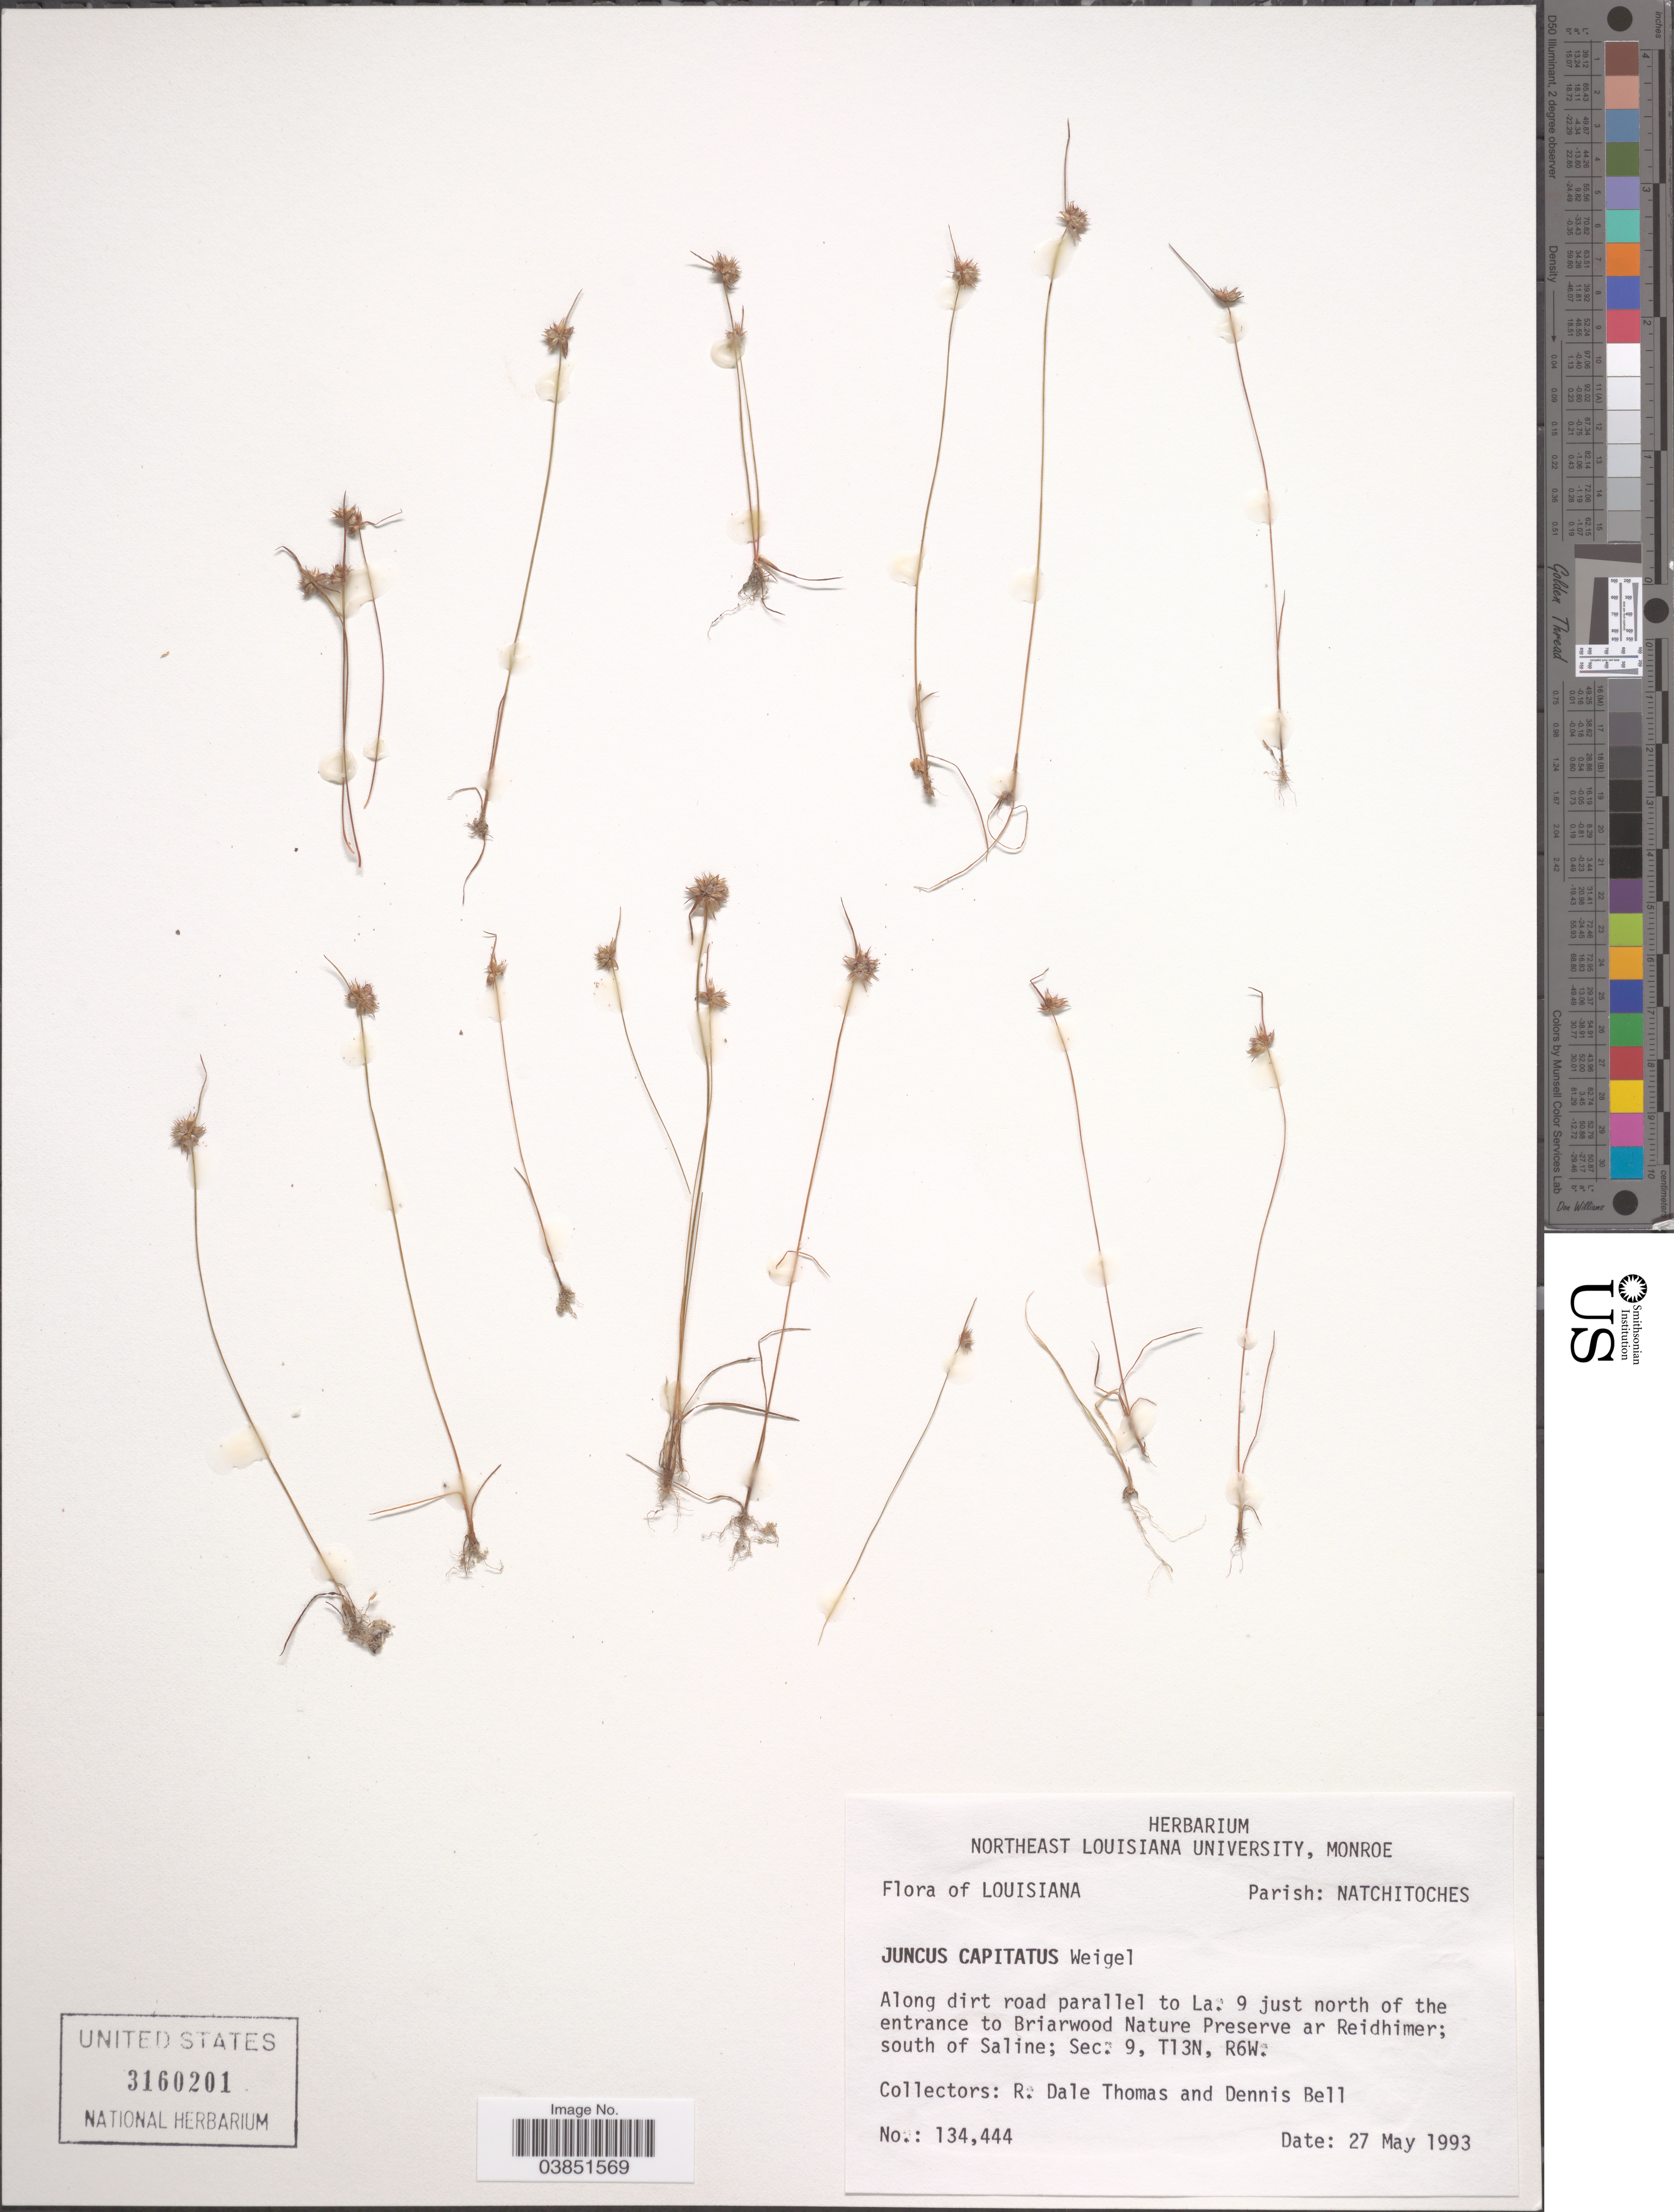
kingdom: Plantae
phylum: Tracheophyta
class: Liliopsida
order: Poales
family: Juncaceae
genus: Juncus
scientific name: Juncus capitatus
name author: Weigel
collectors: R. Thomas & D. A. Bell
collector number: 134444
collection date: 1993-05-27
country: United States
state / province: Louisiana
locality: Parish: Natchitoches. Along dirt road parallel to La. 9 just north of the entrance to Briarwood Nature Reserve ar Reidhimer; south of Saline; Sec. 9, T13N, R6W.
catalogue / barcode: US 3160201